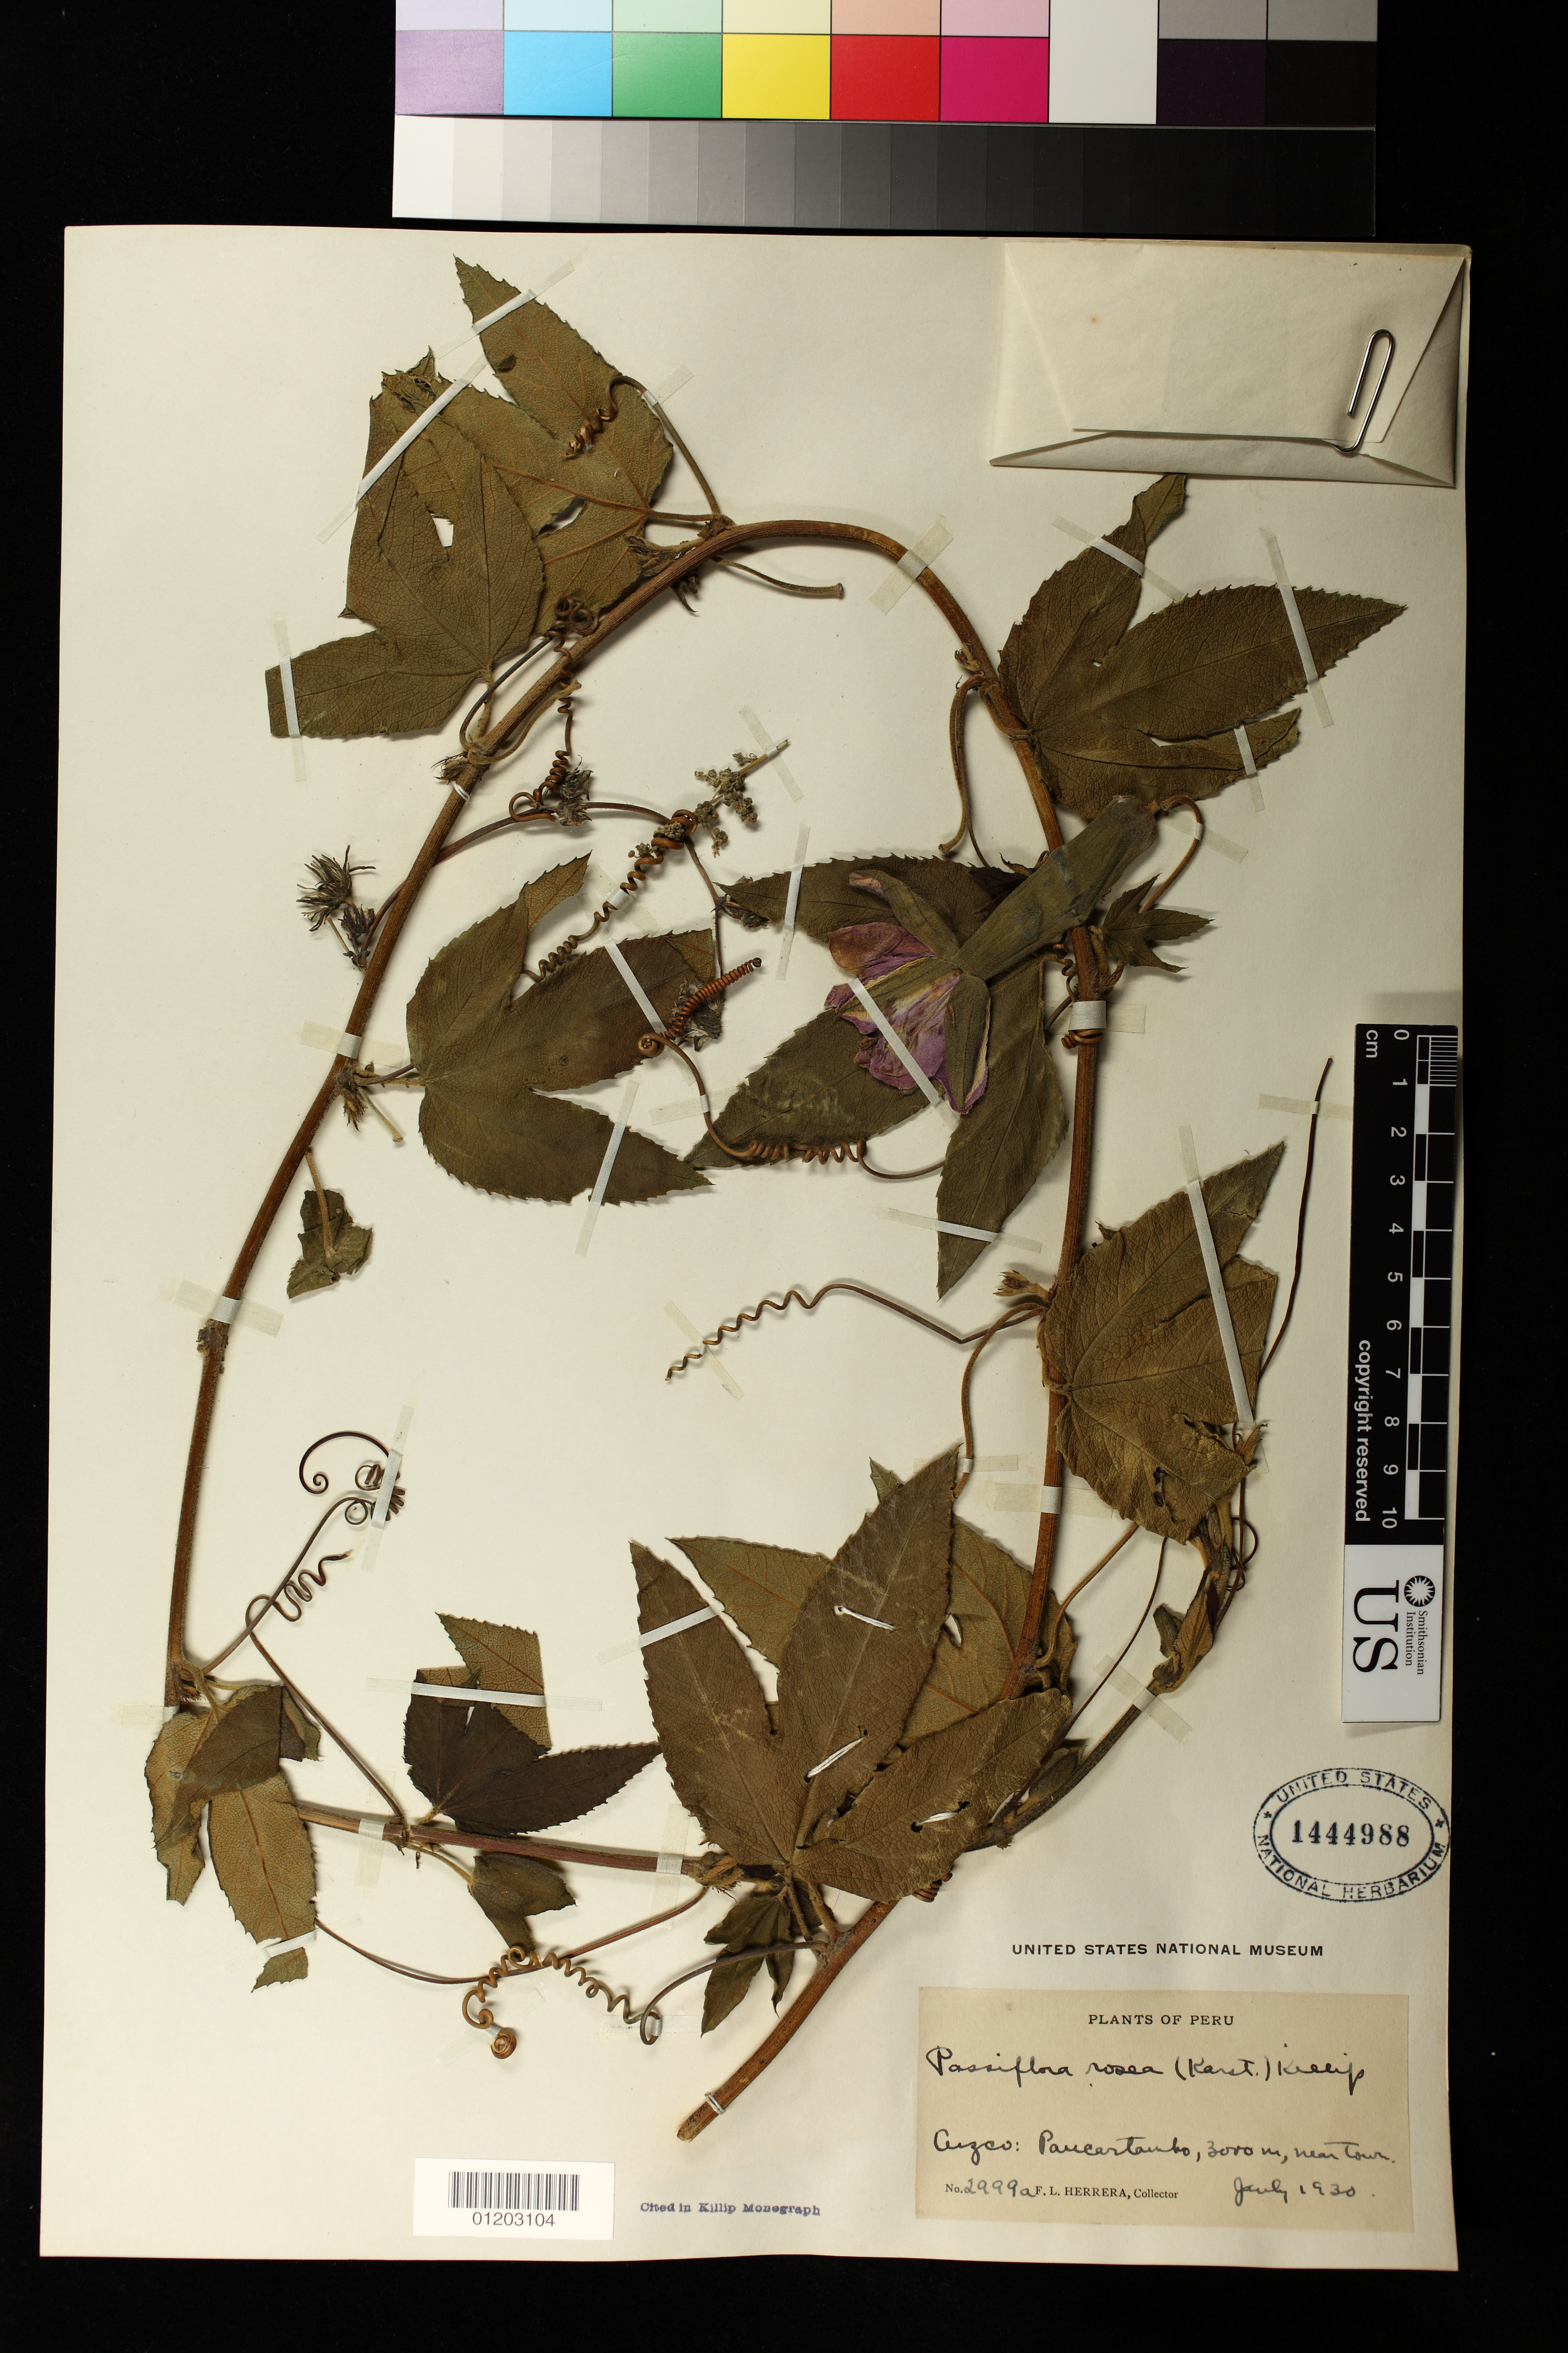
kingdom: Plantae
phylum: Tracheophyta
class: Magnoliopsida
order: Malpighiales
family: Passifloraceae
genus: Passiflora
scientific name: Passiflora x rosea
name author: (H. Karst.) Killip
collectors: F. L. Herrera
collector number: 2999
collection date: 1930-07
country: Peru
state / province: Cusco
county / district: Paucartambo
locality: near town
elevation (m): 3000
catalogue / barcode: US 1444988